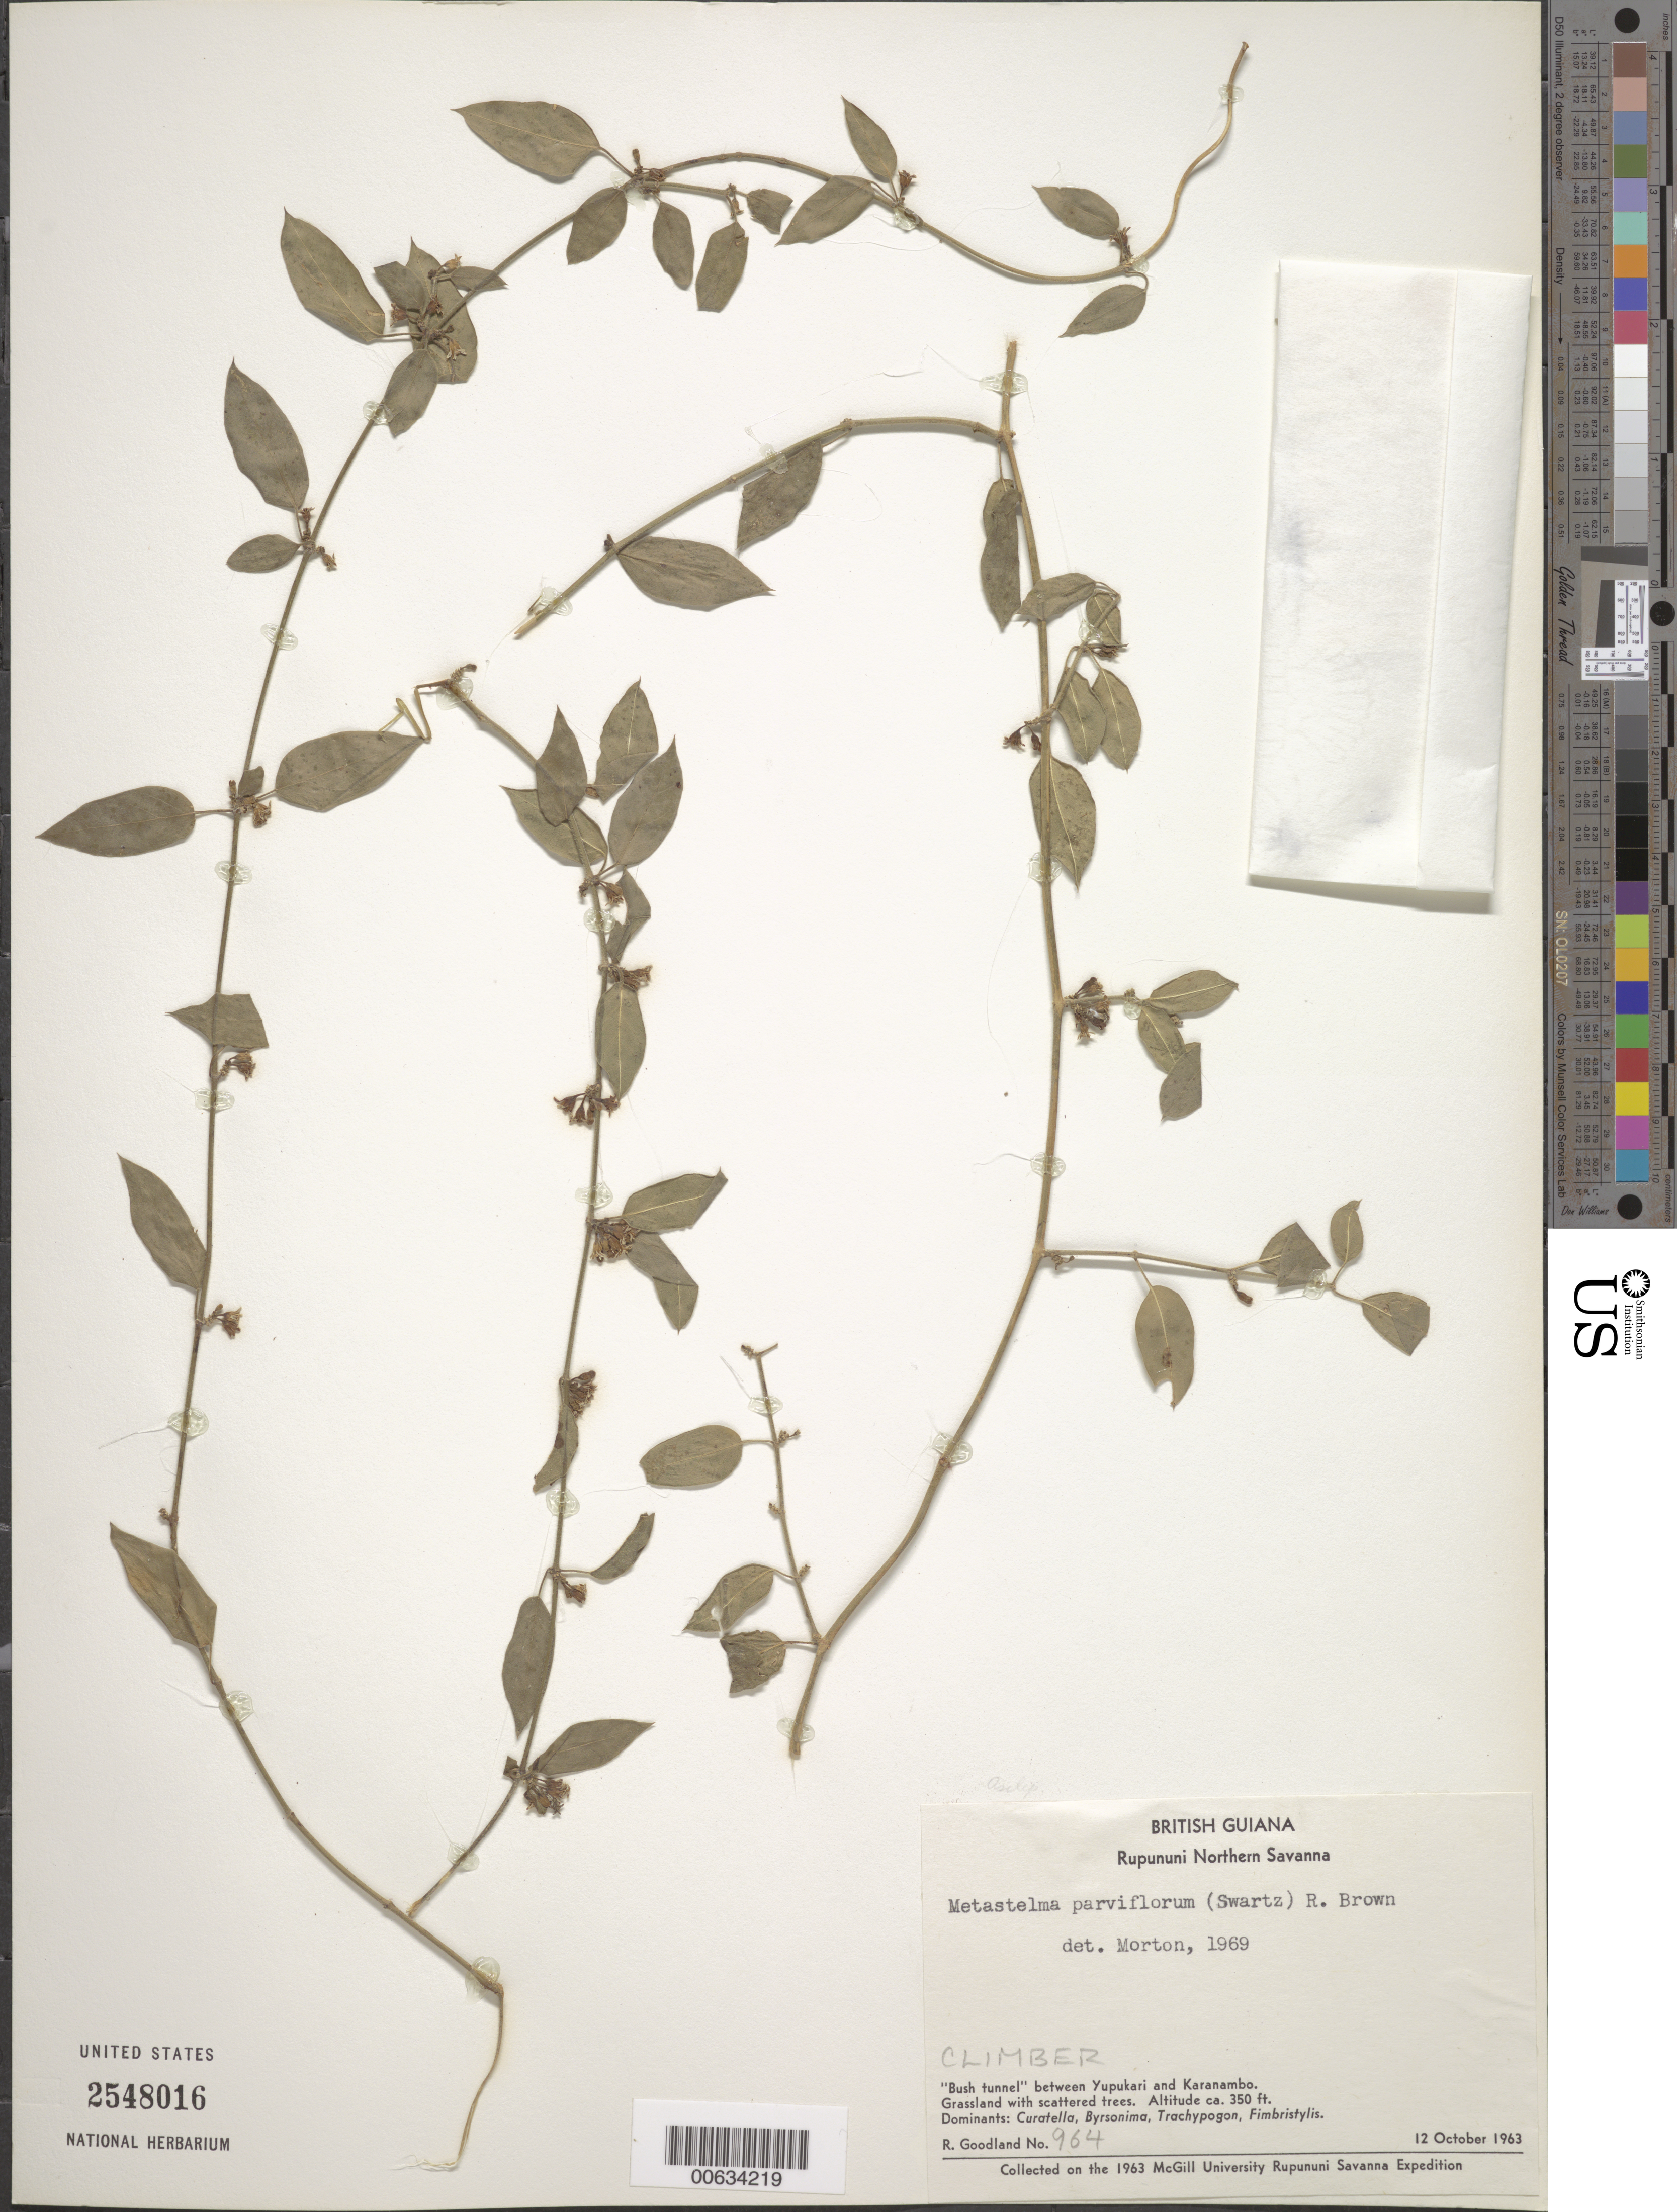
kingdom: Plantae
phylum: Tracheophyta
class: Magnoliopsida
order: Gentianales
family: Apocynaceae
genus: Metastelma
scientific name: Metastelma parviflorum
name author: (Sw.) Schult.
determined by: Morton, --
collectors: R. Goodland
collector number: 964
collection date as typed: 12-Oct-63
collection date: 1963-10-12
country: Guyana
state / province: U. Takutu-U. Essequibo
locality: Rupununi Northern Savanna, Yupukari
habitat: Path through forest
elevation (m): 107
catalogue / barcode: US 2548016